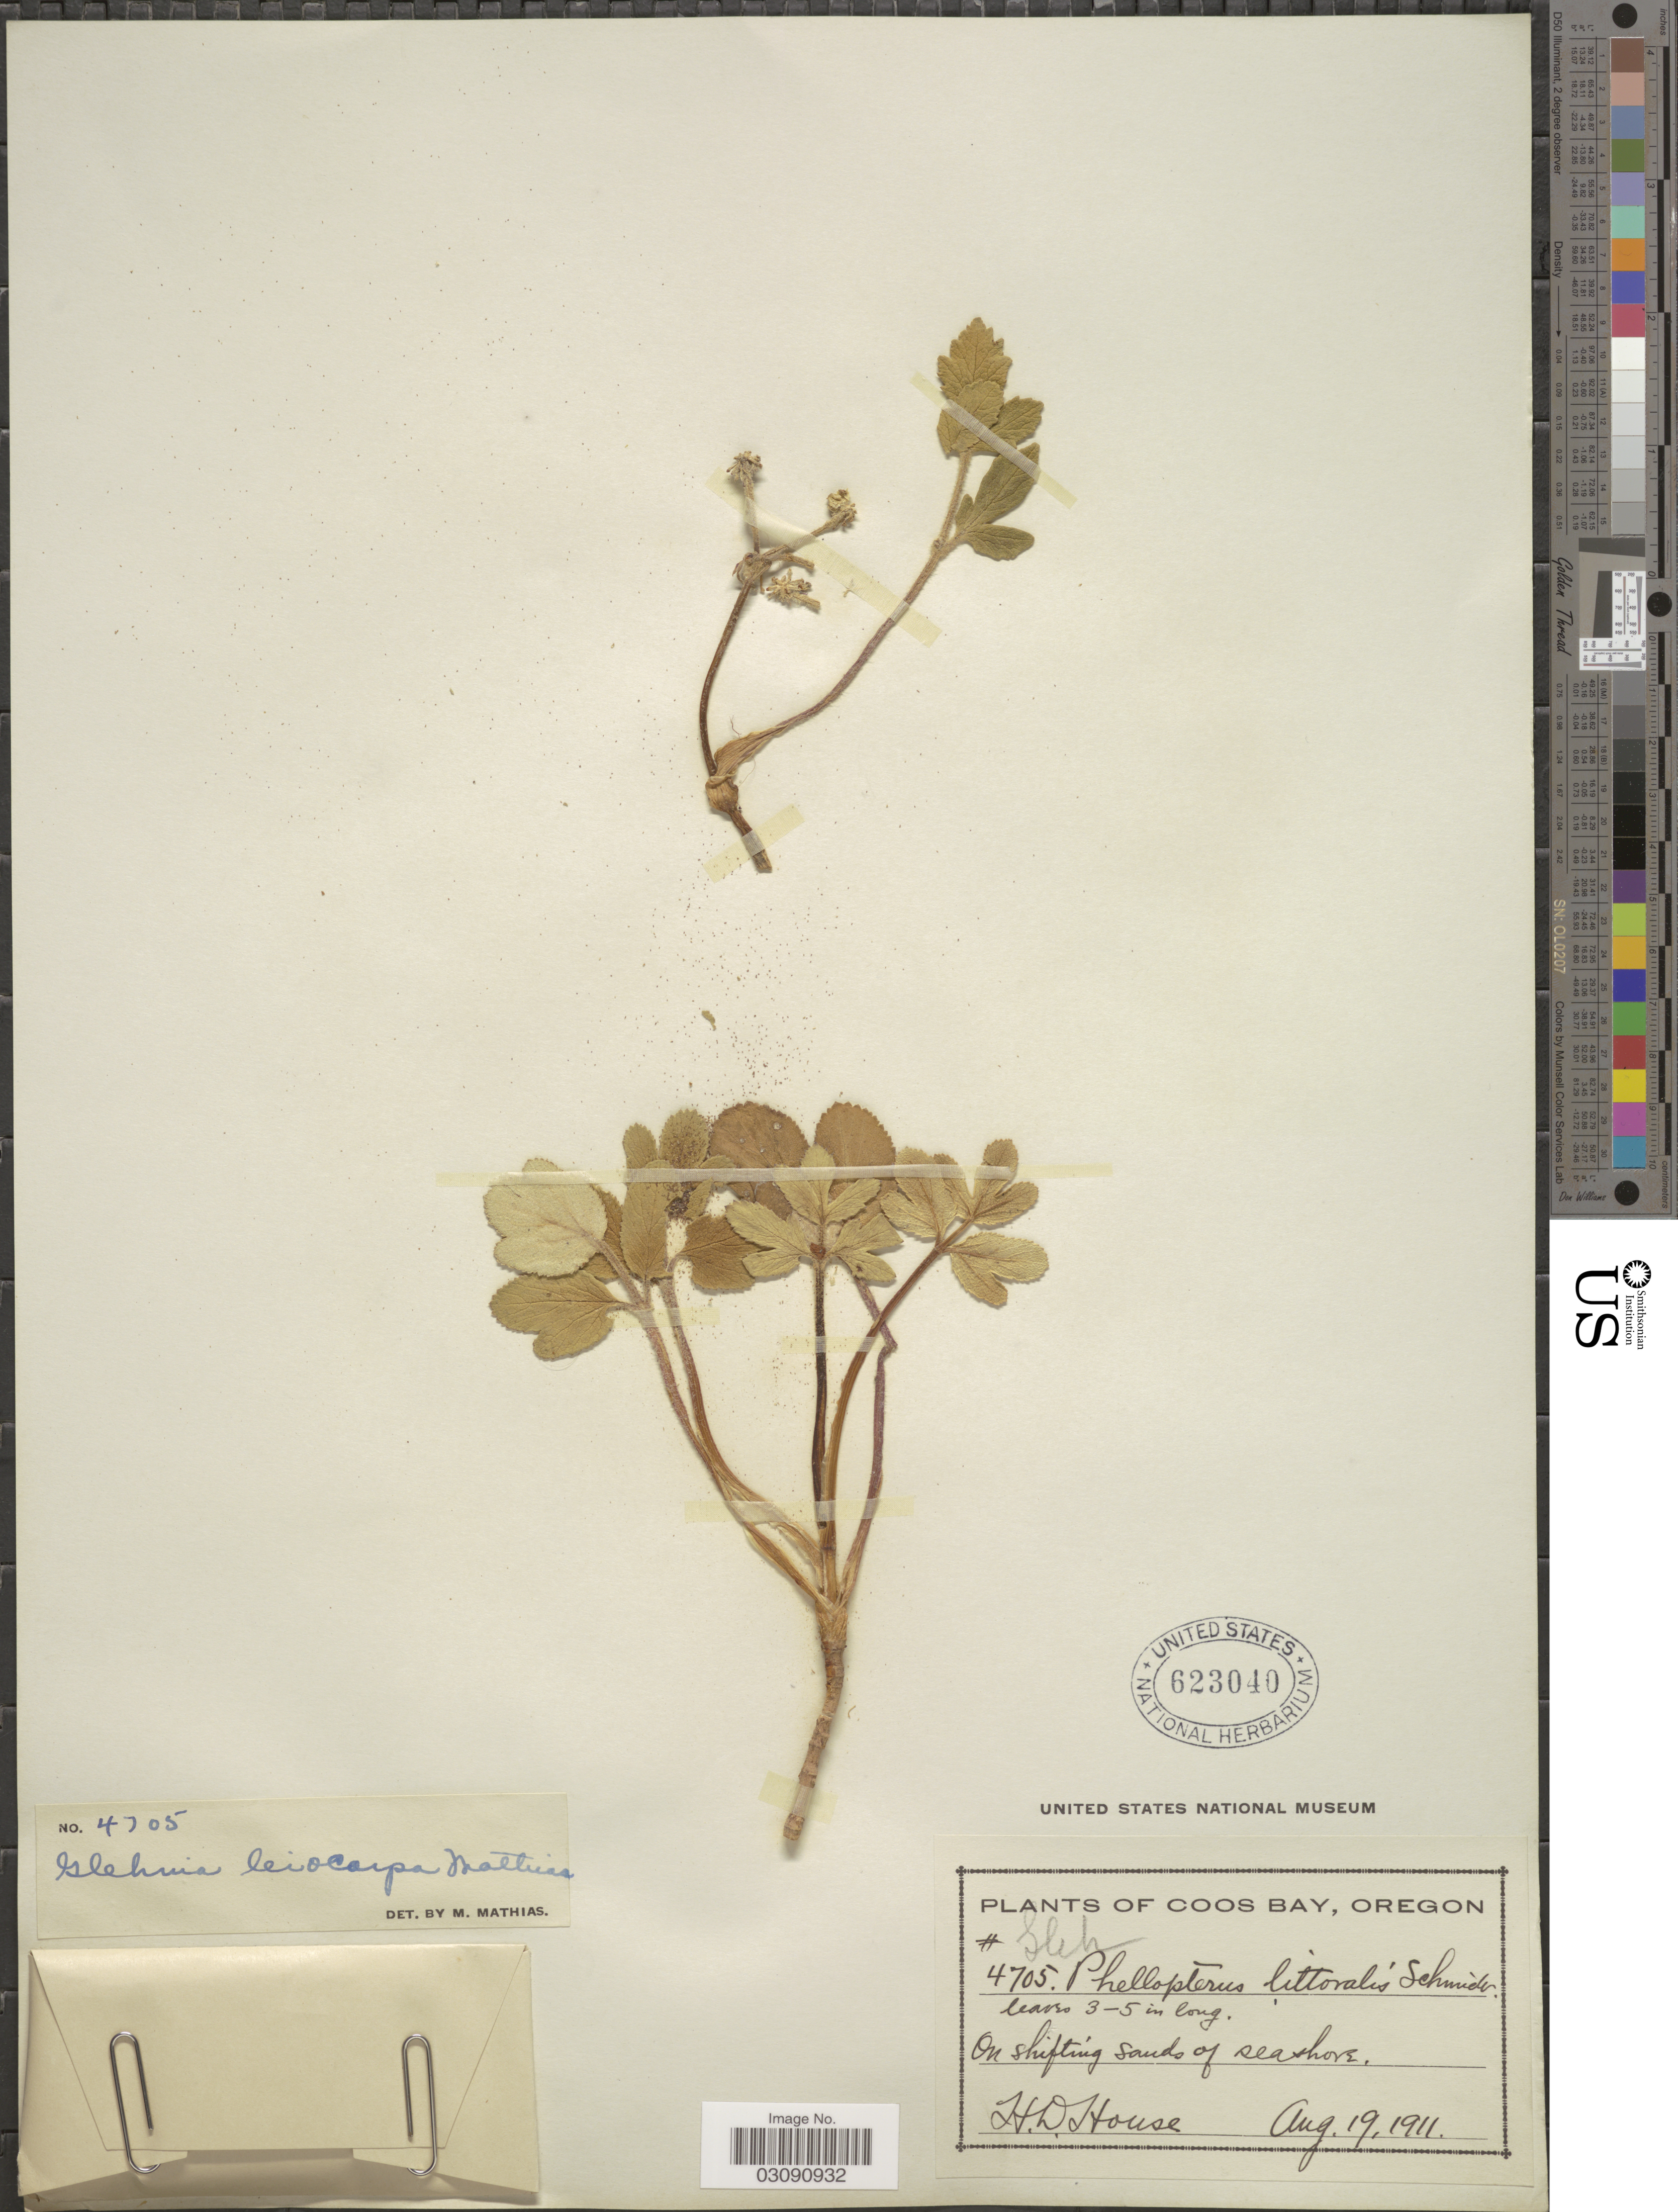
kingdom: Plantae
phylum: Tracheophyta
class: Magnoliopsida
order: Apiales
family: Apiaceae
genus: Glehnia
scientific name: Glehnia littoralis subsp. leiocarpa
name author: (Mathias) Hultén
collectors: H. D. House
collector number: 4705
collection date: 1911-08-19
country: United States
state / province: Oregon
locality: Coos Bay.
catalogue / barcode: US 623040